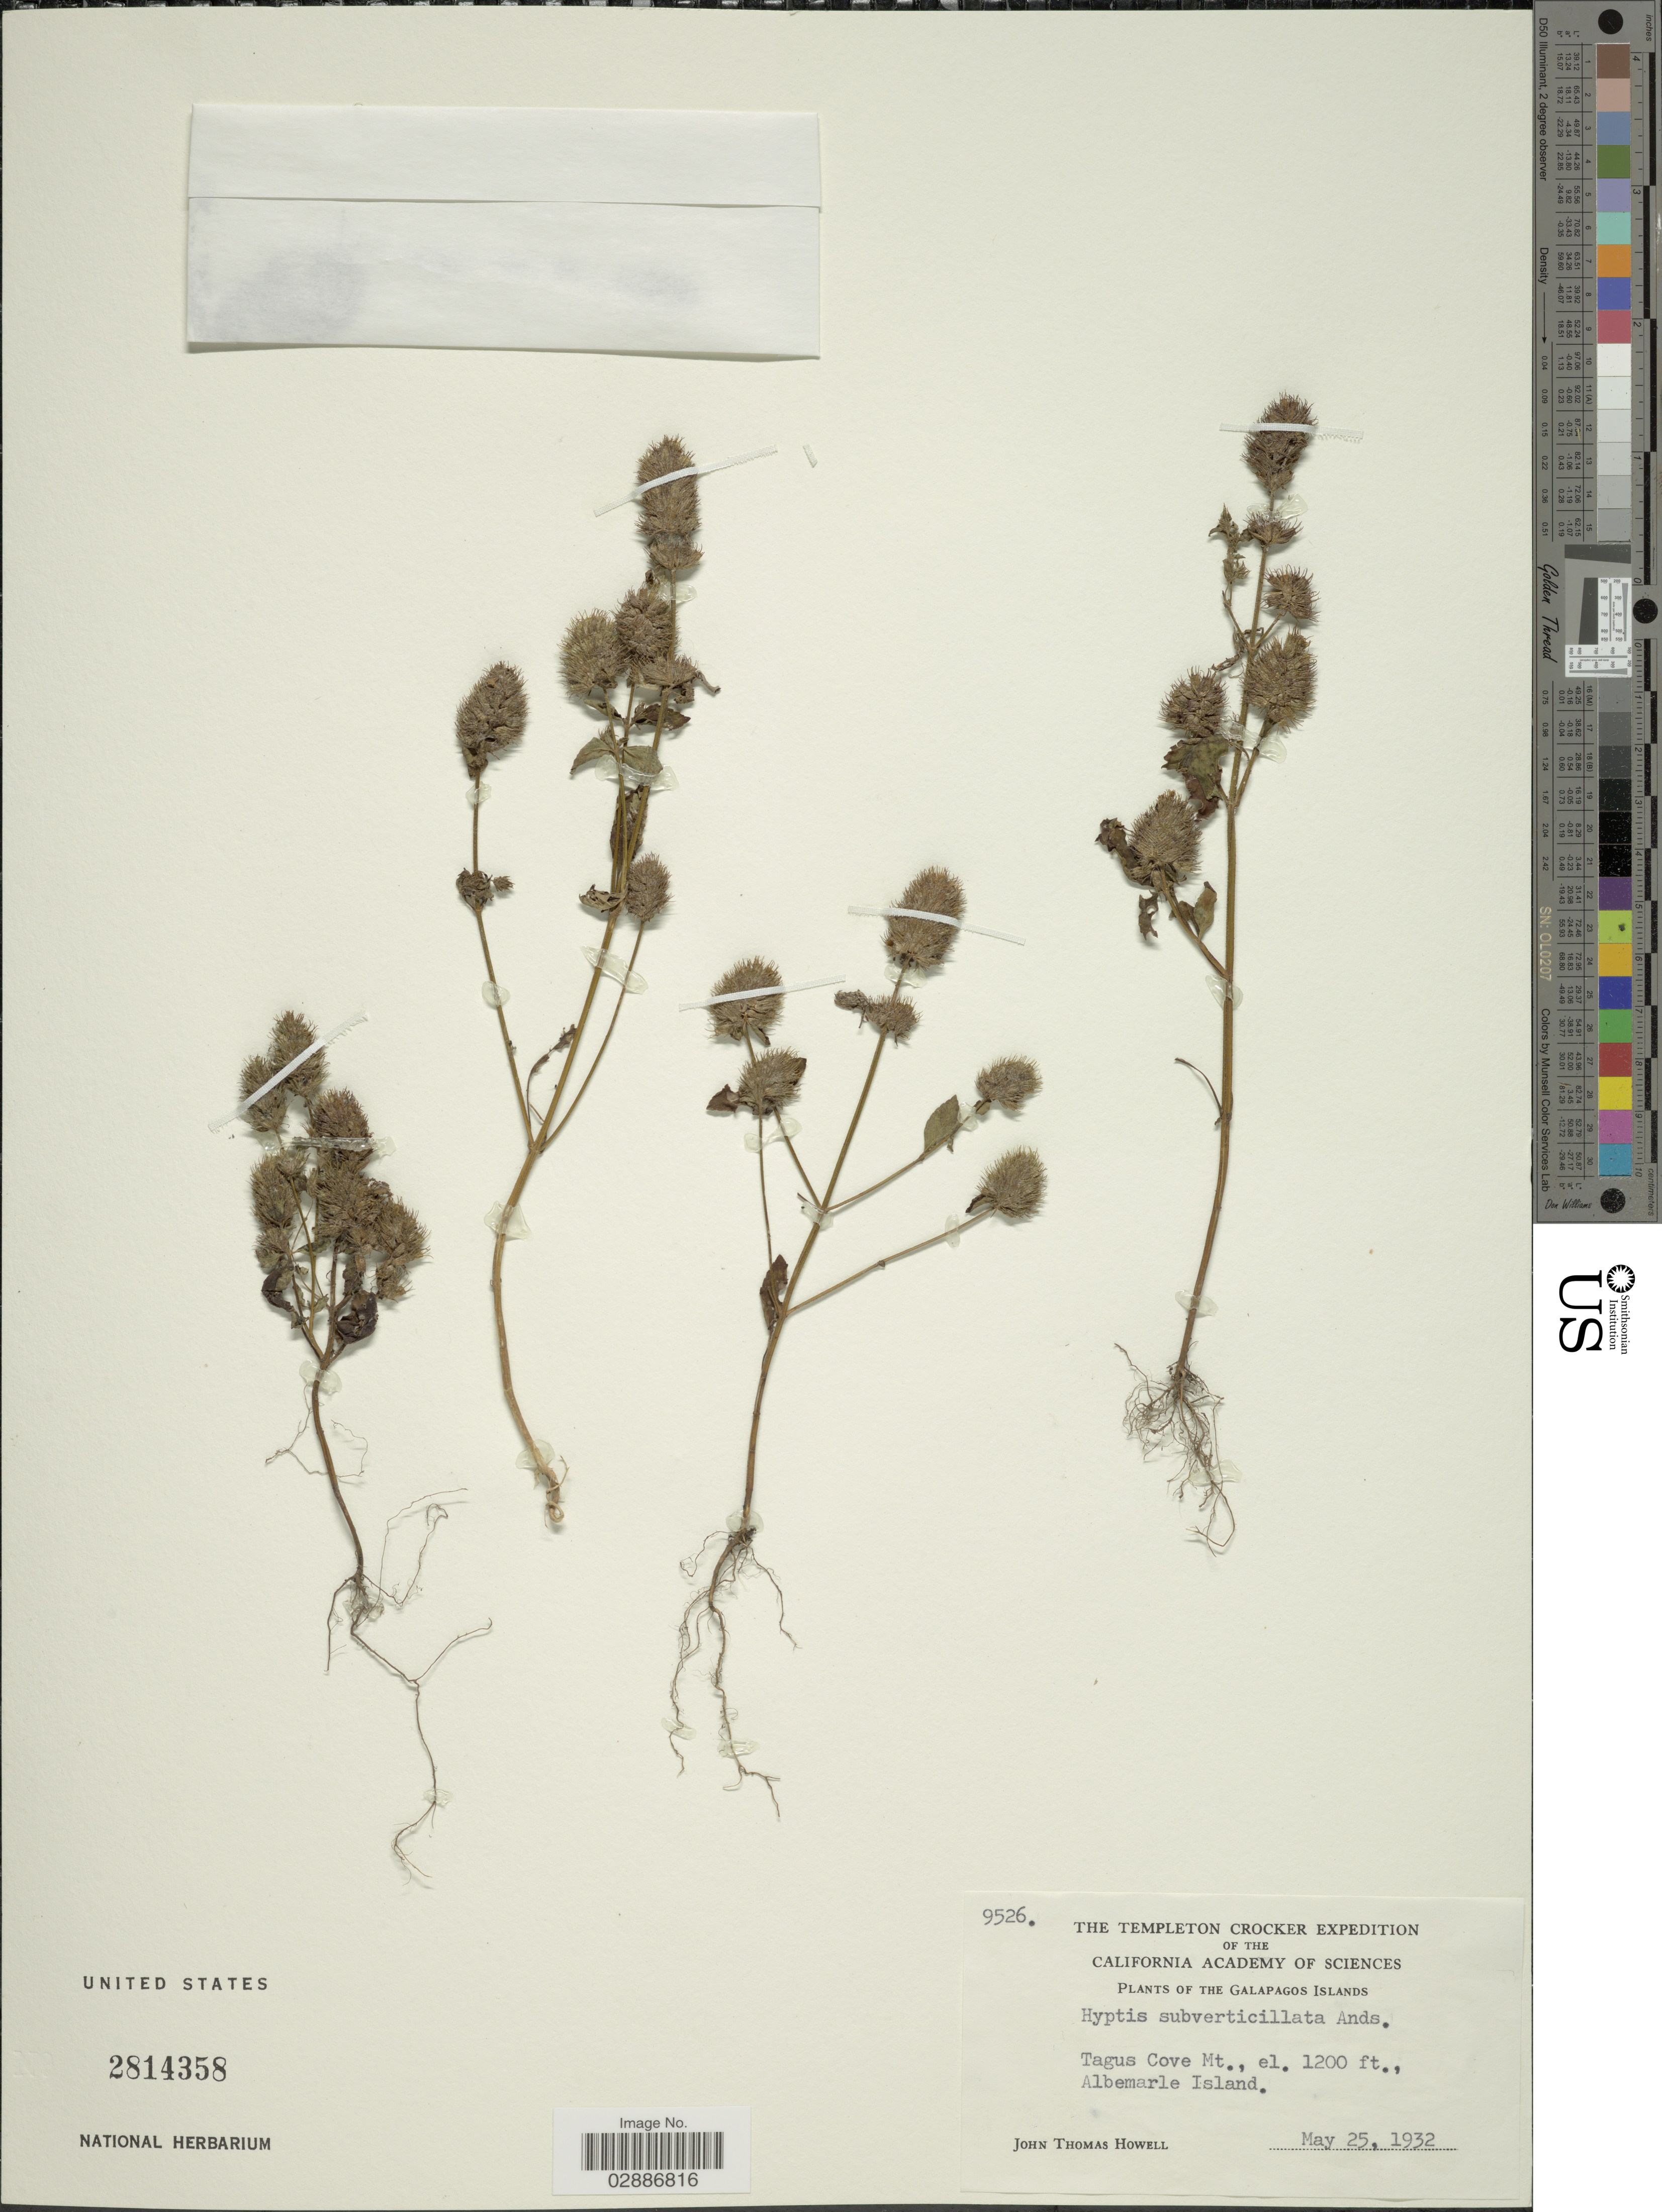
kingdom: Plantae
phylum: Tracheophyta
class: Magnoliopsida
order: Lamiales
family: Lamiaceae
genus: Cantinoa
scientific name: Cantinoa americana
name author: (Aubl.) Harley & J.F.B. Pastore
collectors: J. T. Howell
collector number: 9526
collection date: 1932-05-25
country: Ecuador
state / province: Colón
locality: Galapagos Islands. Tagus Cove Mt., Albemarle Island.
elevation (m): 366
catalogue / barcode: US 2814358